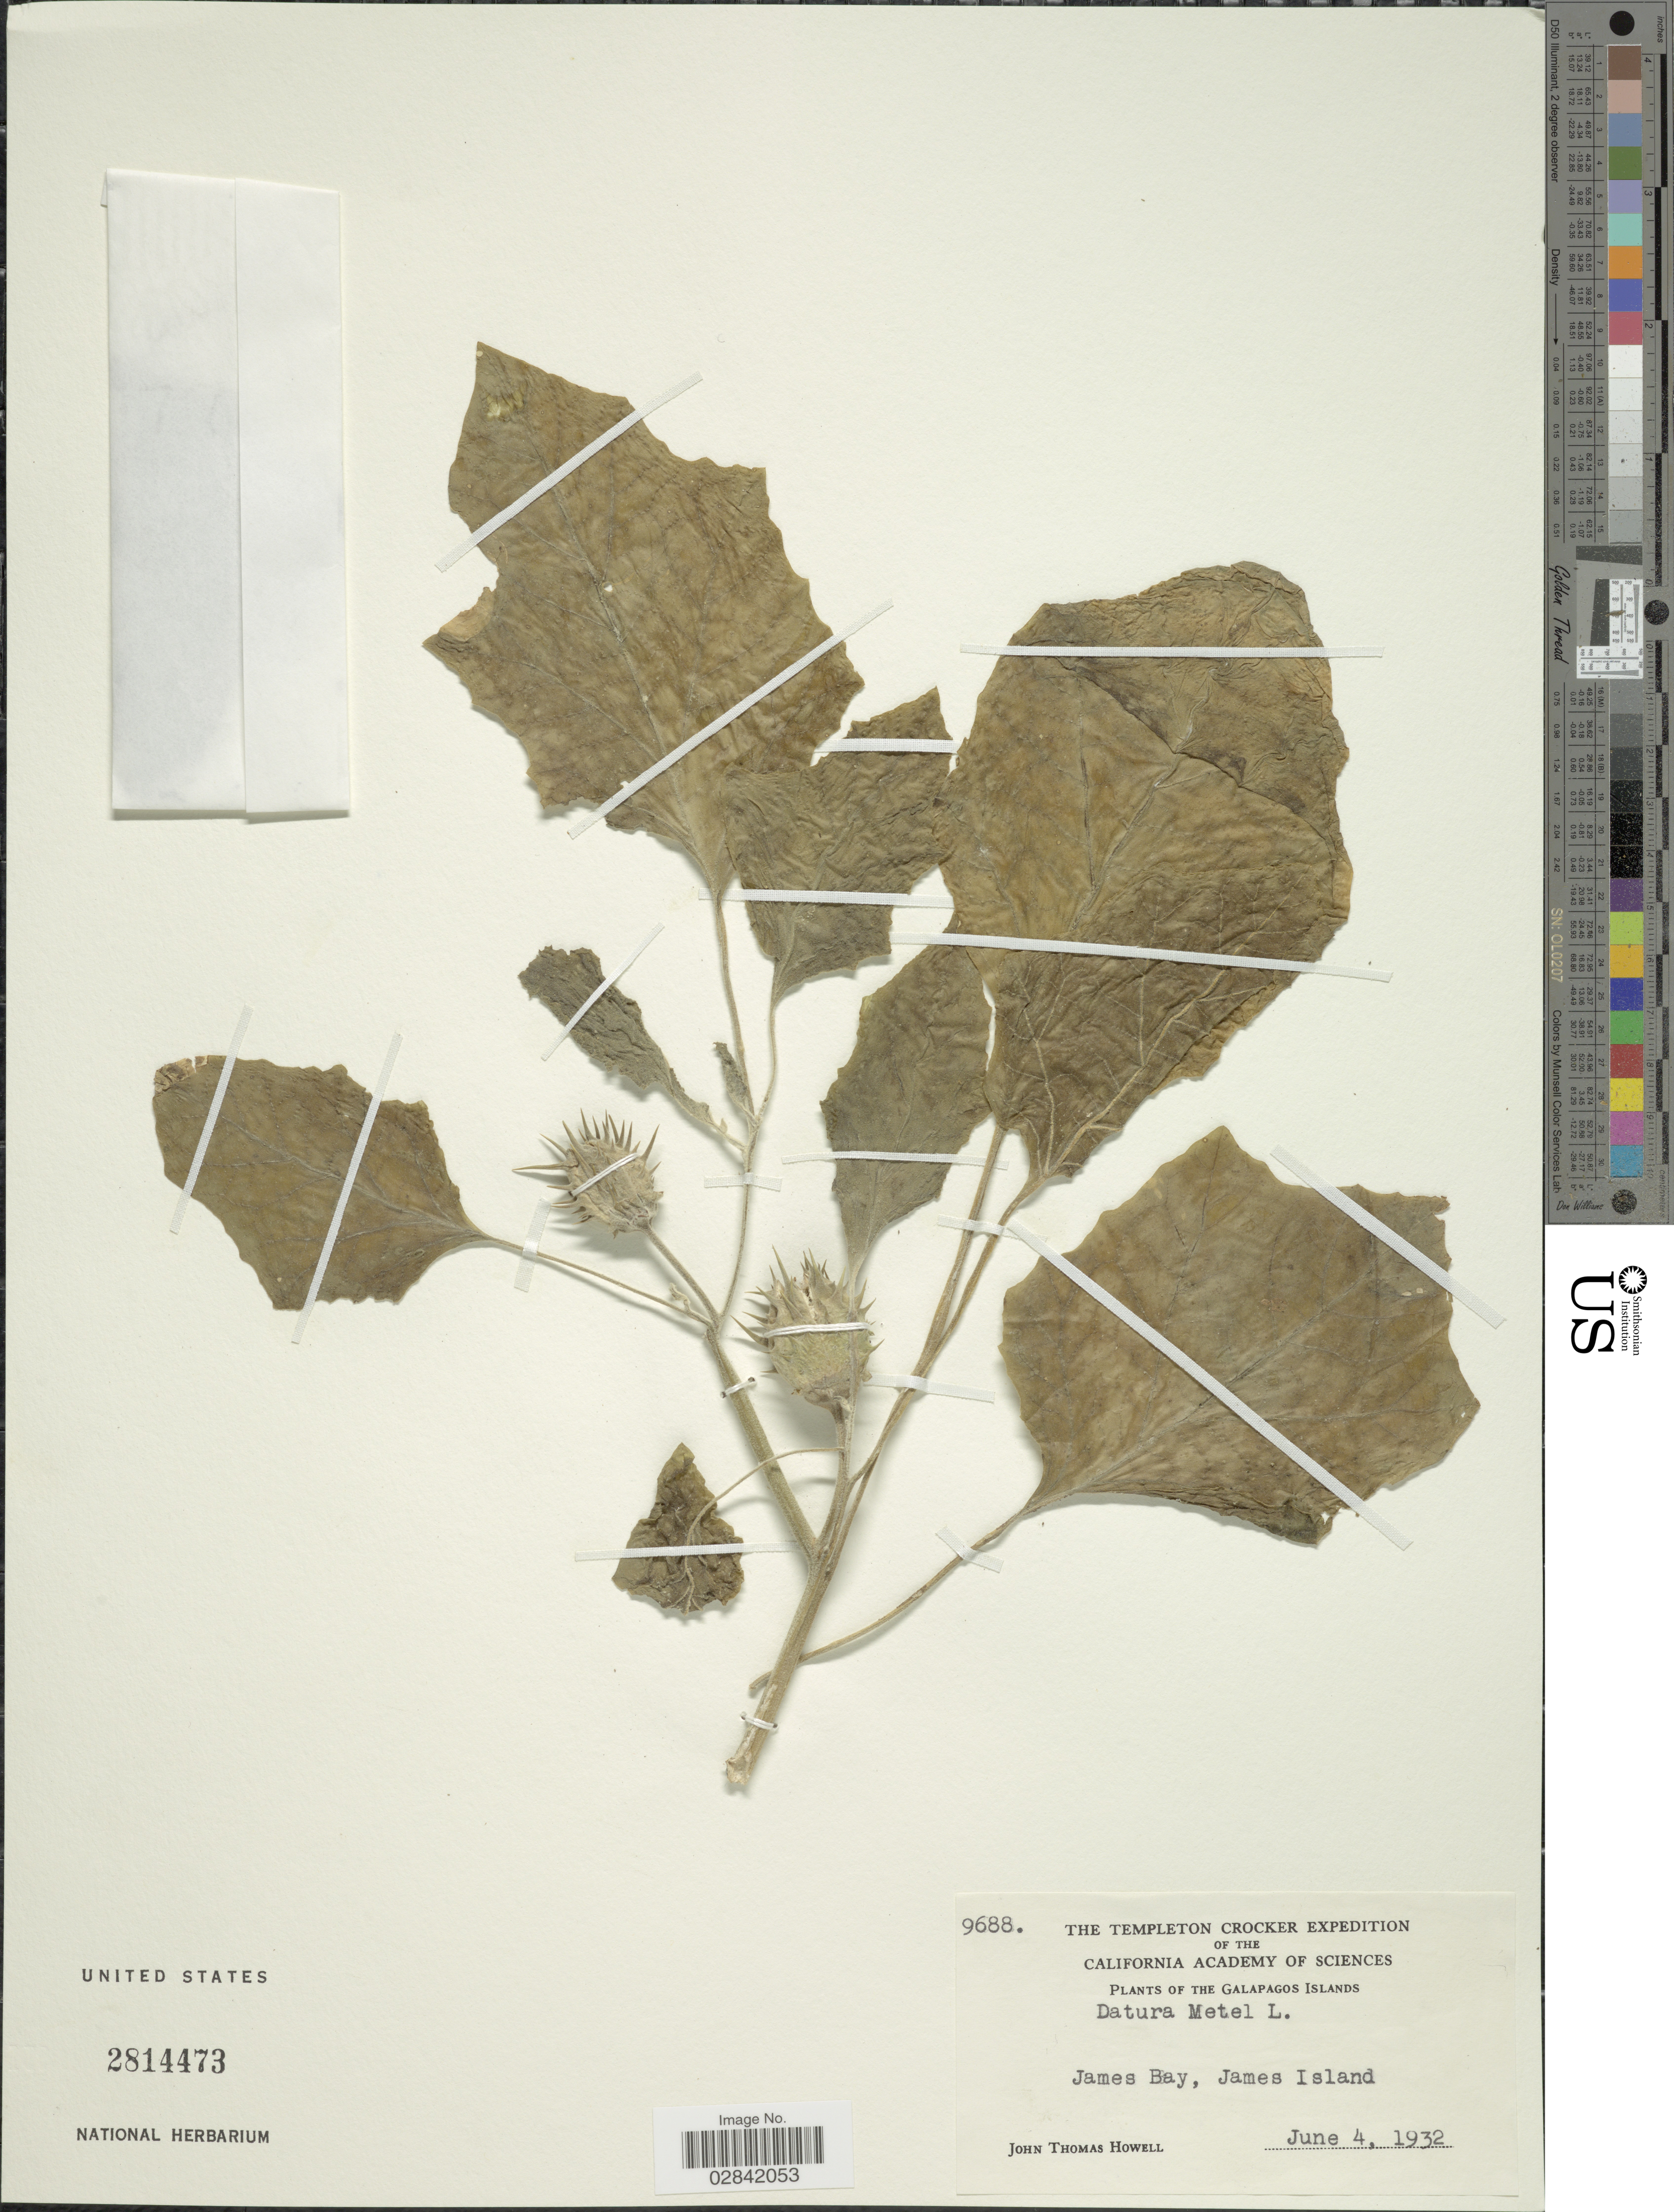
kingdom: Plantae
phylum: Tracheophyta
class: Magnoliopsida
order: Solanales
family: Solanaceae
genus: Datura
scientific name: Datura metel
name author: L.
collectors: J. T. Howell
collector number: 9688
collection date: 1932-06-04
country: Ecuador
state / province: Colón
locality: The Galapagos Islands, James Bay, James Island.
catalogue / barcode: US 2814473